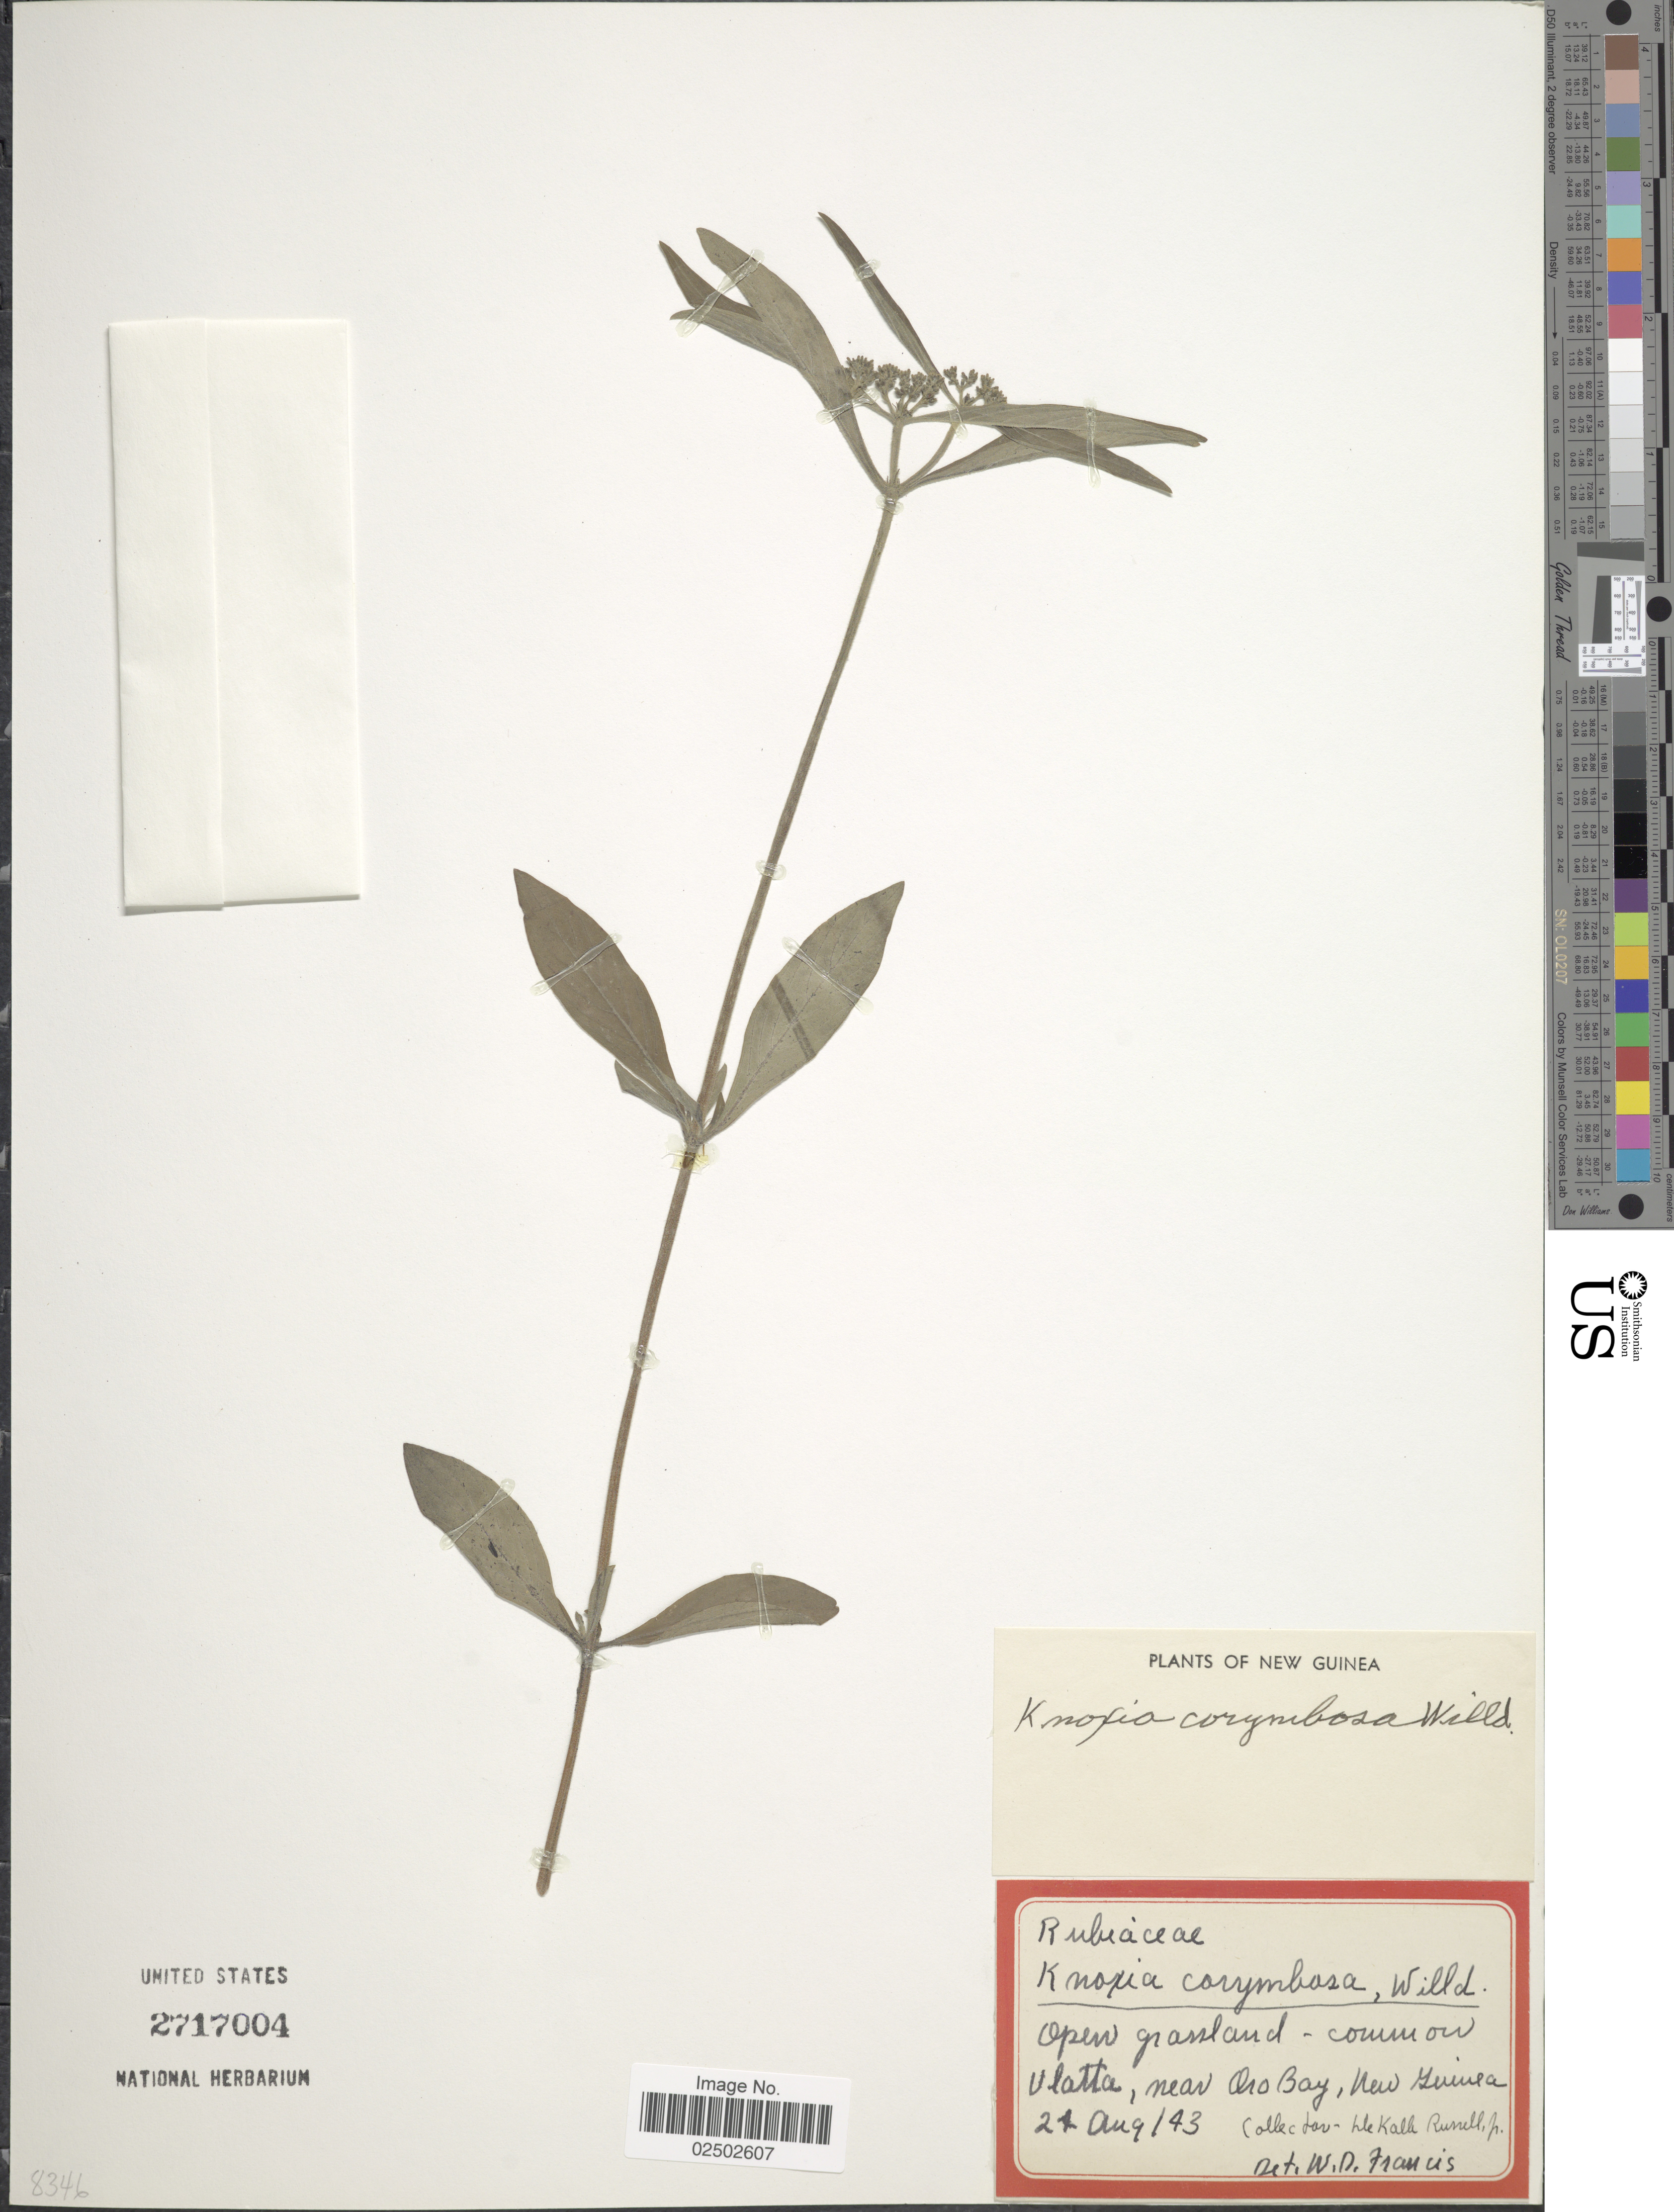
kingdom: Plantae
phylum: Tracheophyta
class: Magnoliopsida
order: Gentianales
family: Rubiaceae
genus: Knoxia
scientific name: Knoxia corymbosa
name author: Willd.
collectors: D. K. Russell Jr.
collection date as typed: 193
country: Papua New Guinea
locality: New Guinea. Vlatta, near Oro Bay, New Guinea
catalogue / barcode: US 2717004